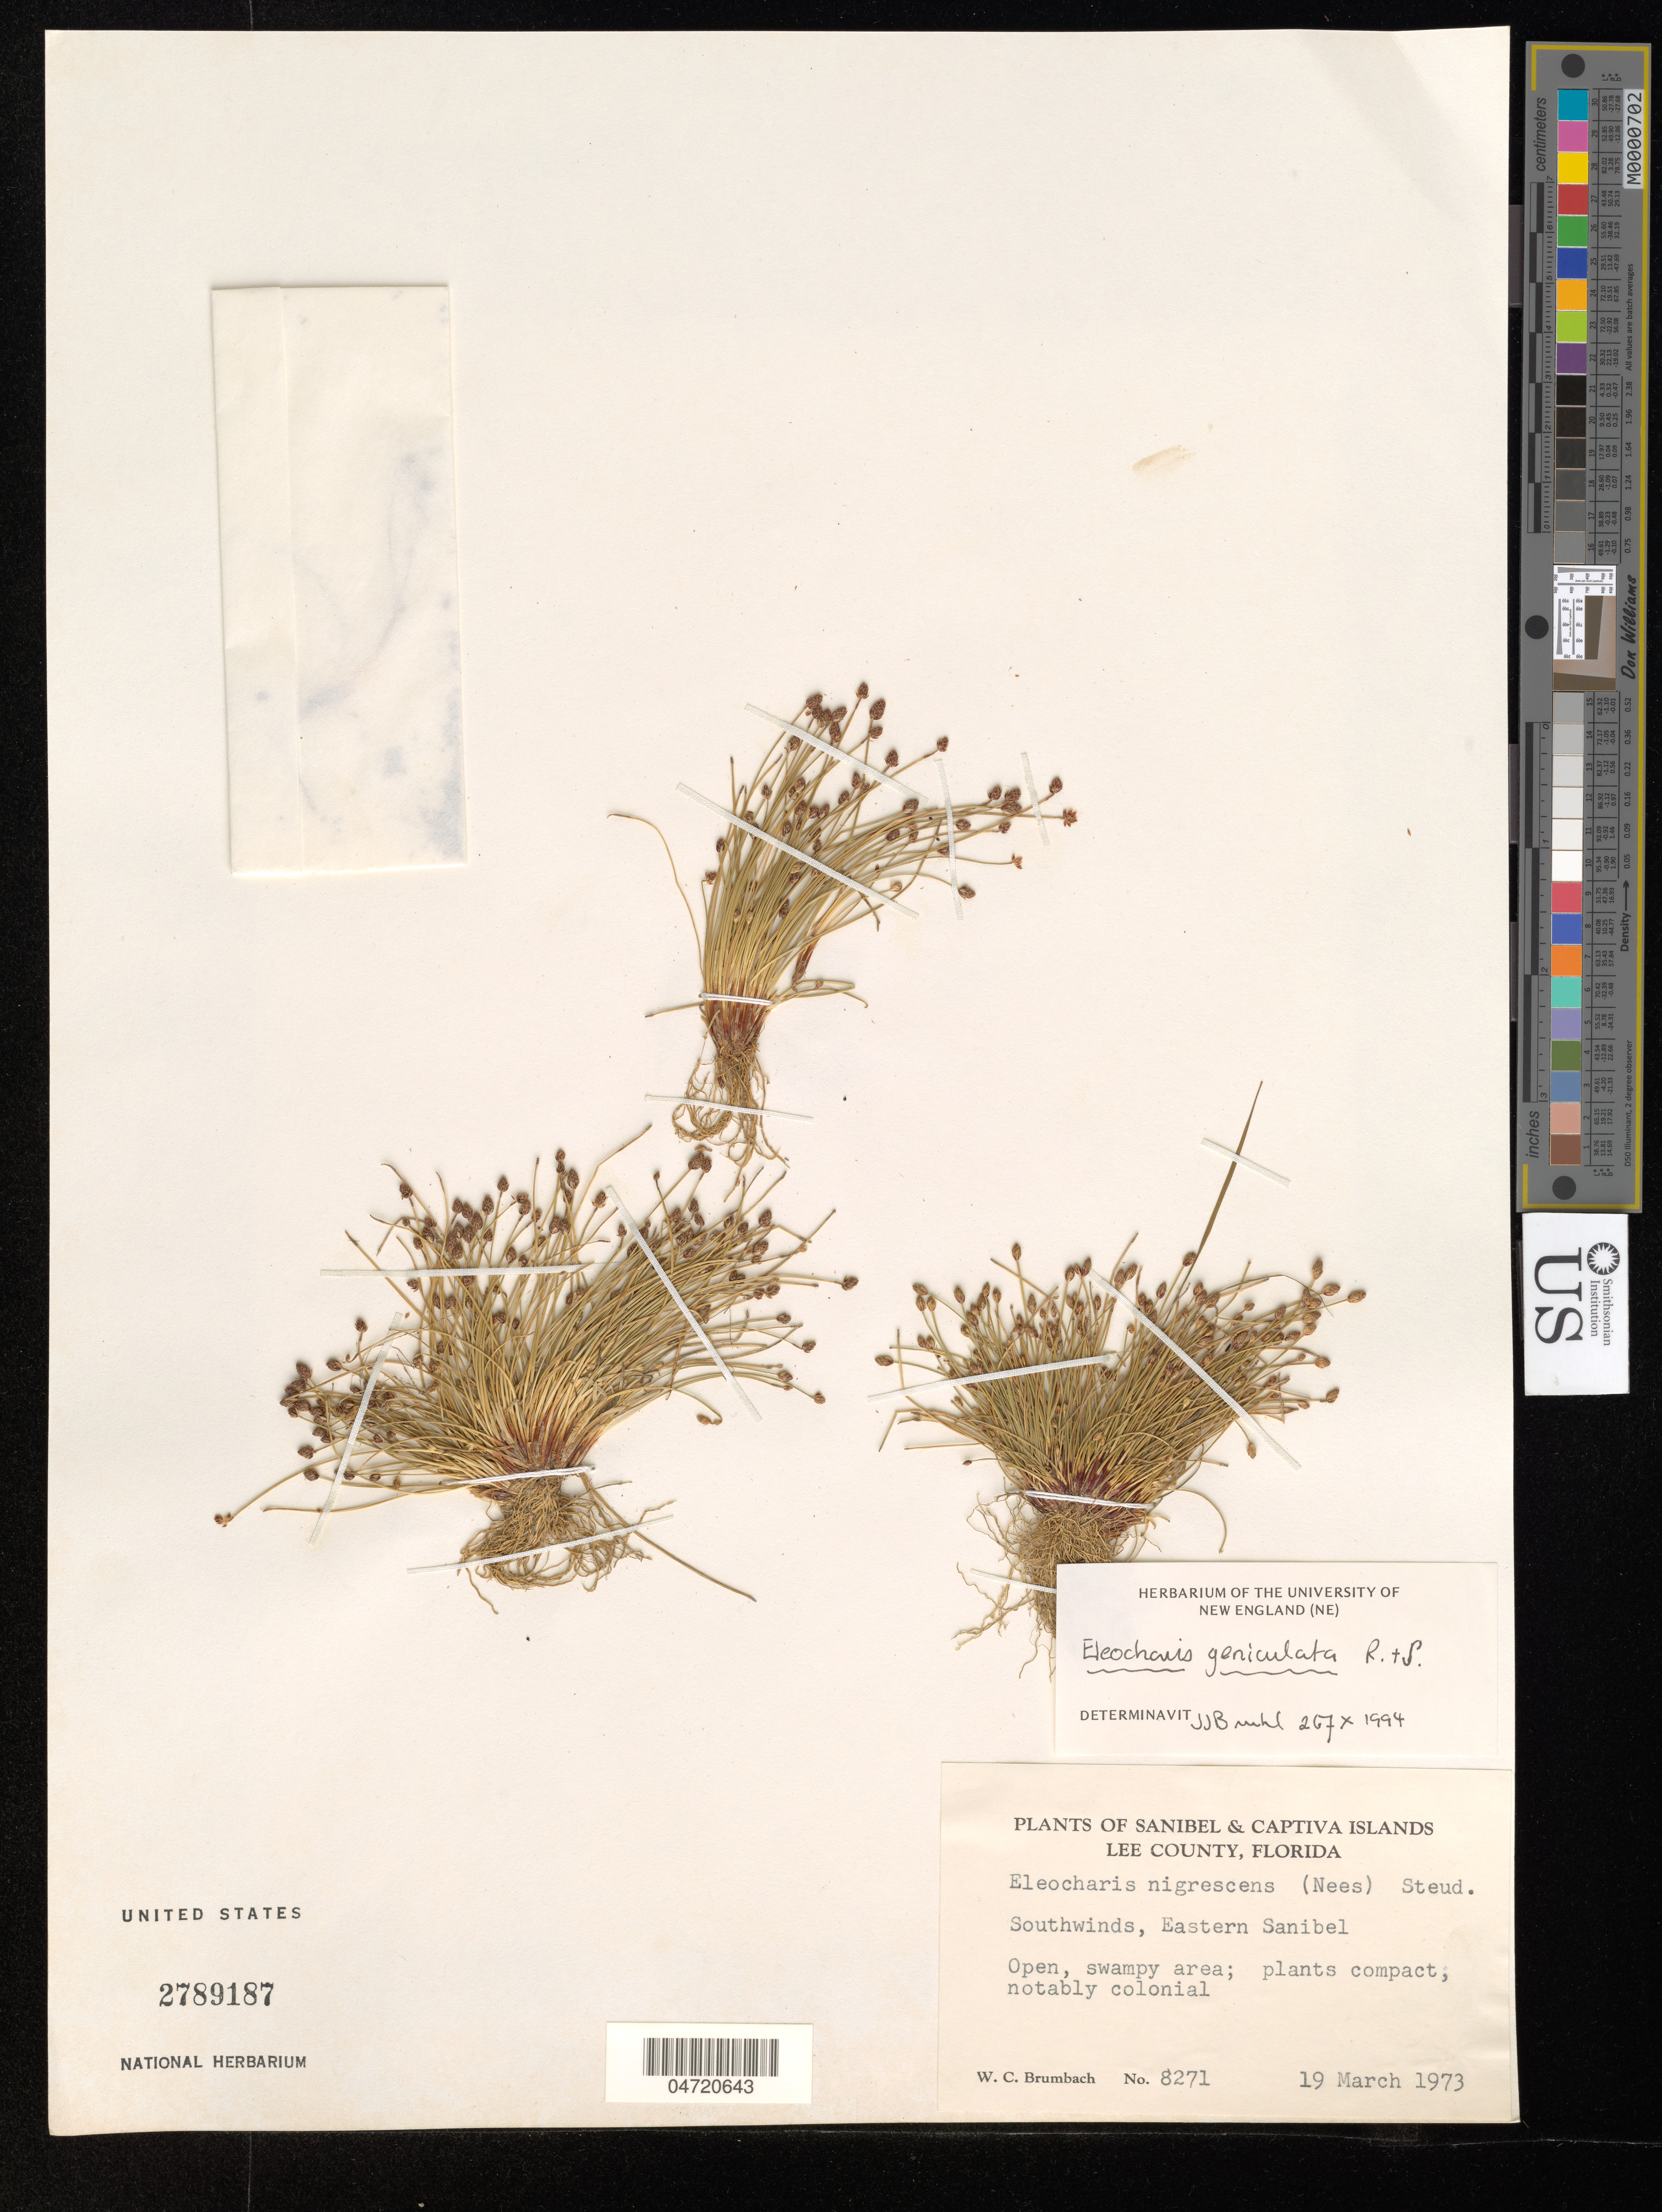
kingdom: Plantae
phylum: Tracheophyta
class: Liliopsida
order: Poales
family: Cyperaceae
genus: Eleocharis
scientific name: Eleocharis geniculata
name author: (L.) Roem. & Schult.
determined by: Bruhl, J. J., (NE), University of New England (AUSTRALIA)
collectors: W. C. Brumbach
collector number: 8271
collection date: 1973-03-19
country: United States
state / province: Florida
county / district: Lee County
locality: Southwinds, Eastern Sanibel.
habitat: Open, swampy area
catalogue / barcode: US 2789187